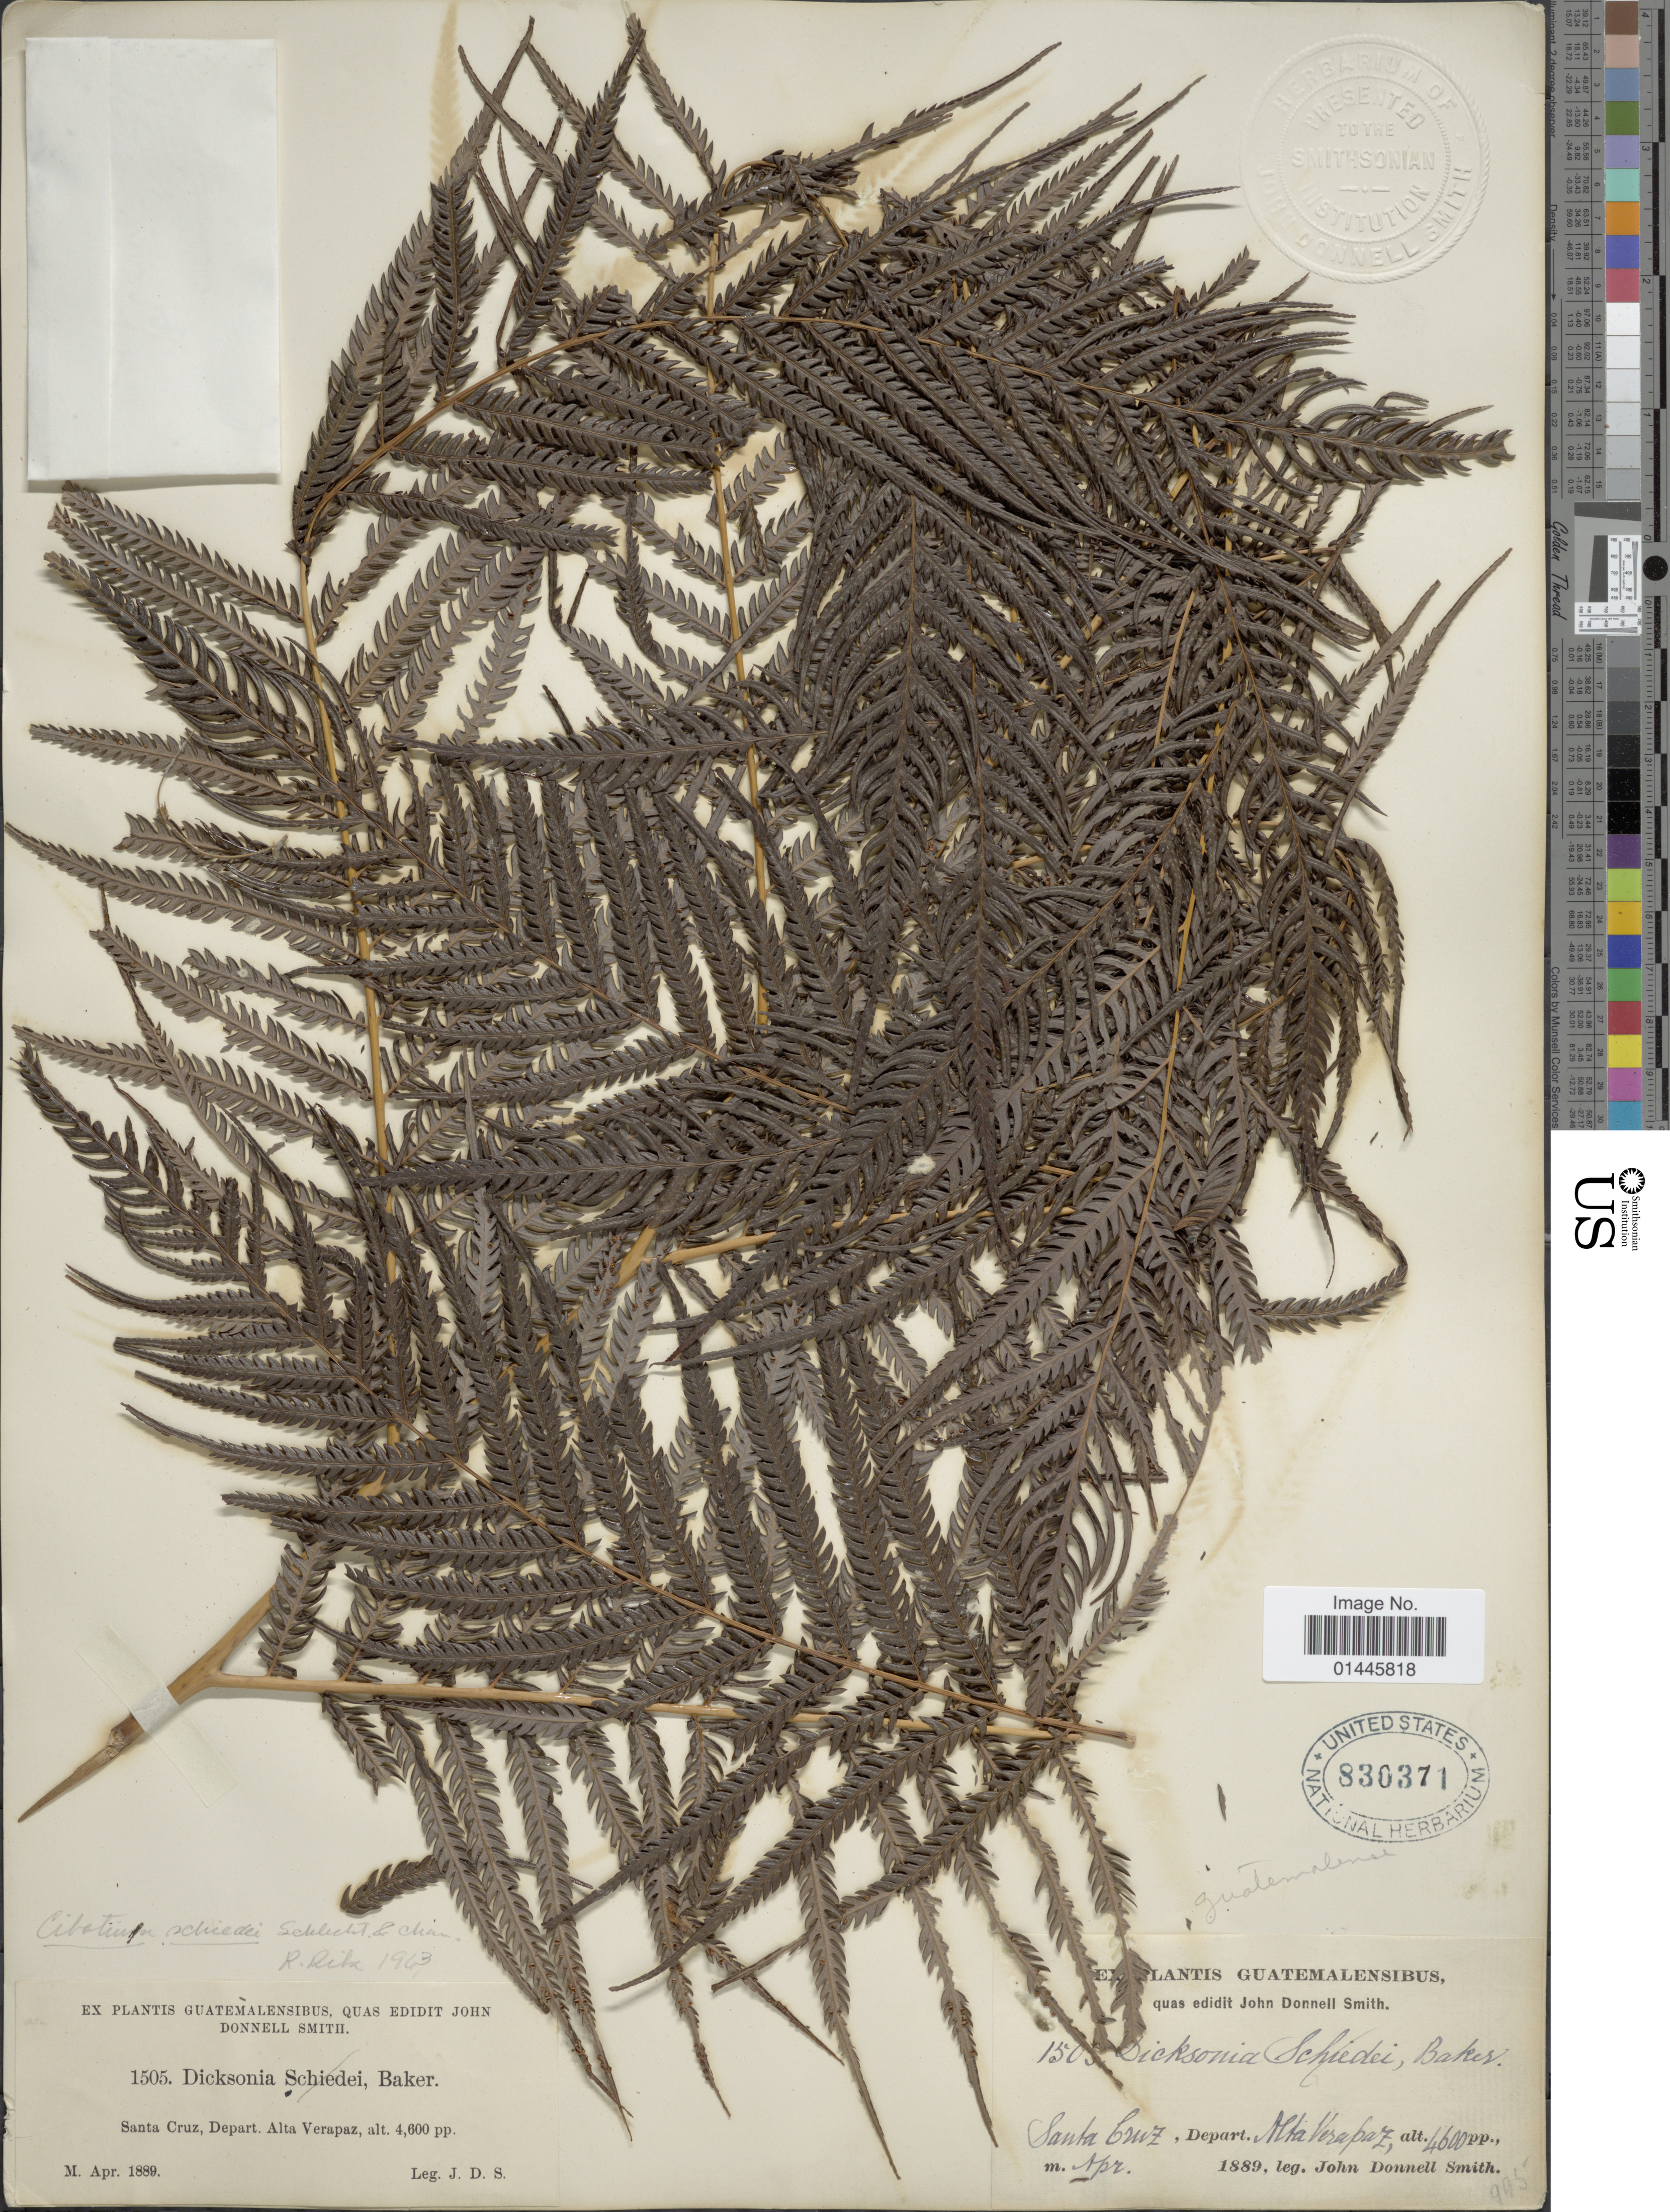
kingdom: Plantae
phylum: Tracheophyta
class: Polypodiopsida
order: Cyatheales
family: Cibotiaceae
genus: Cibotium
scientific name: Cibotium regale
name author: Verschaff. & Lem.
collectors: J. Donnell Smith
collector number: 1505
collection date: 1889-04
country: Guatemala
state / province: Alta Verapaz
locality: Santa Cruz.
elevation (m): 1402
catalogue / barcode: US 830371